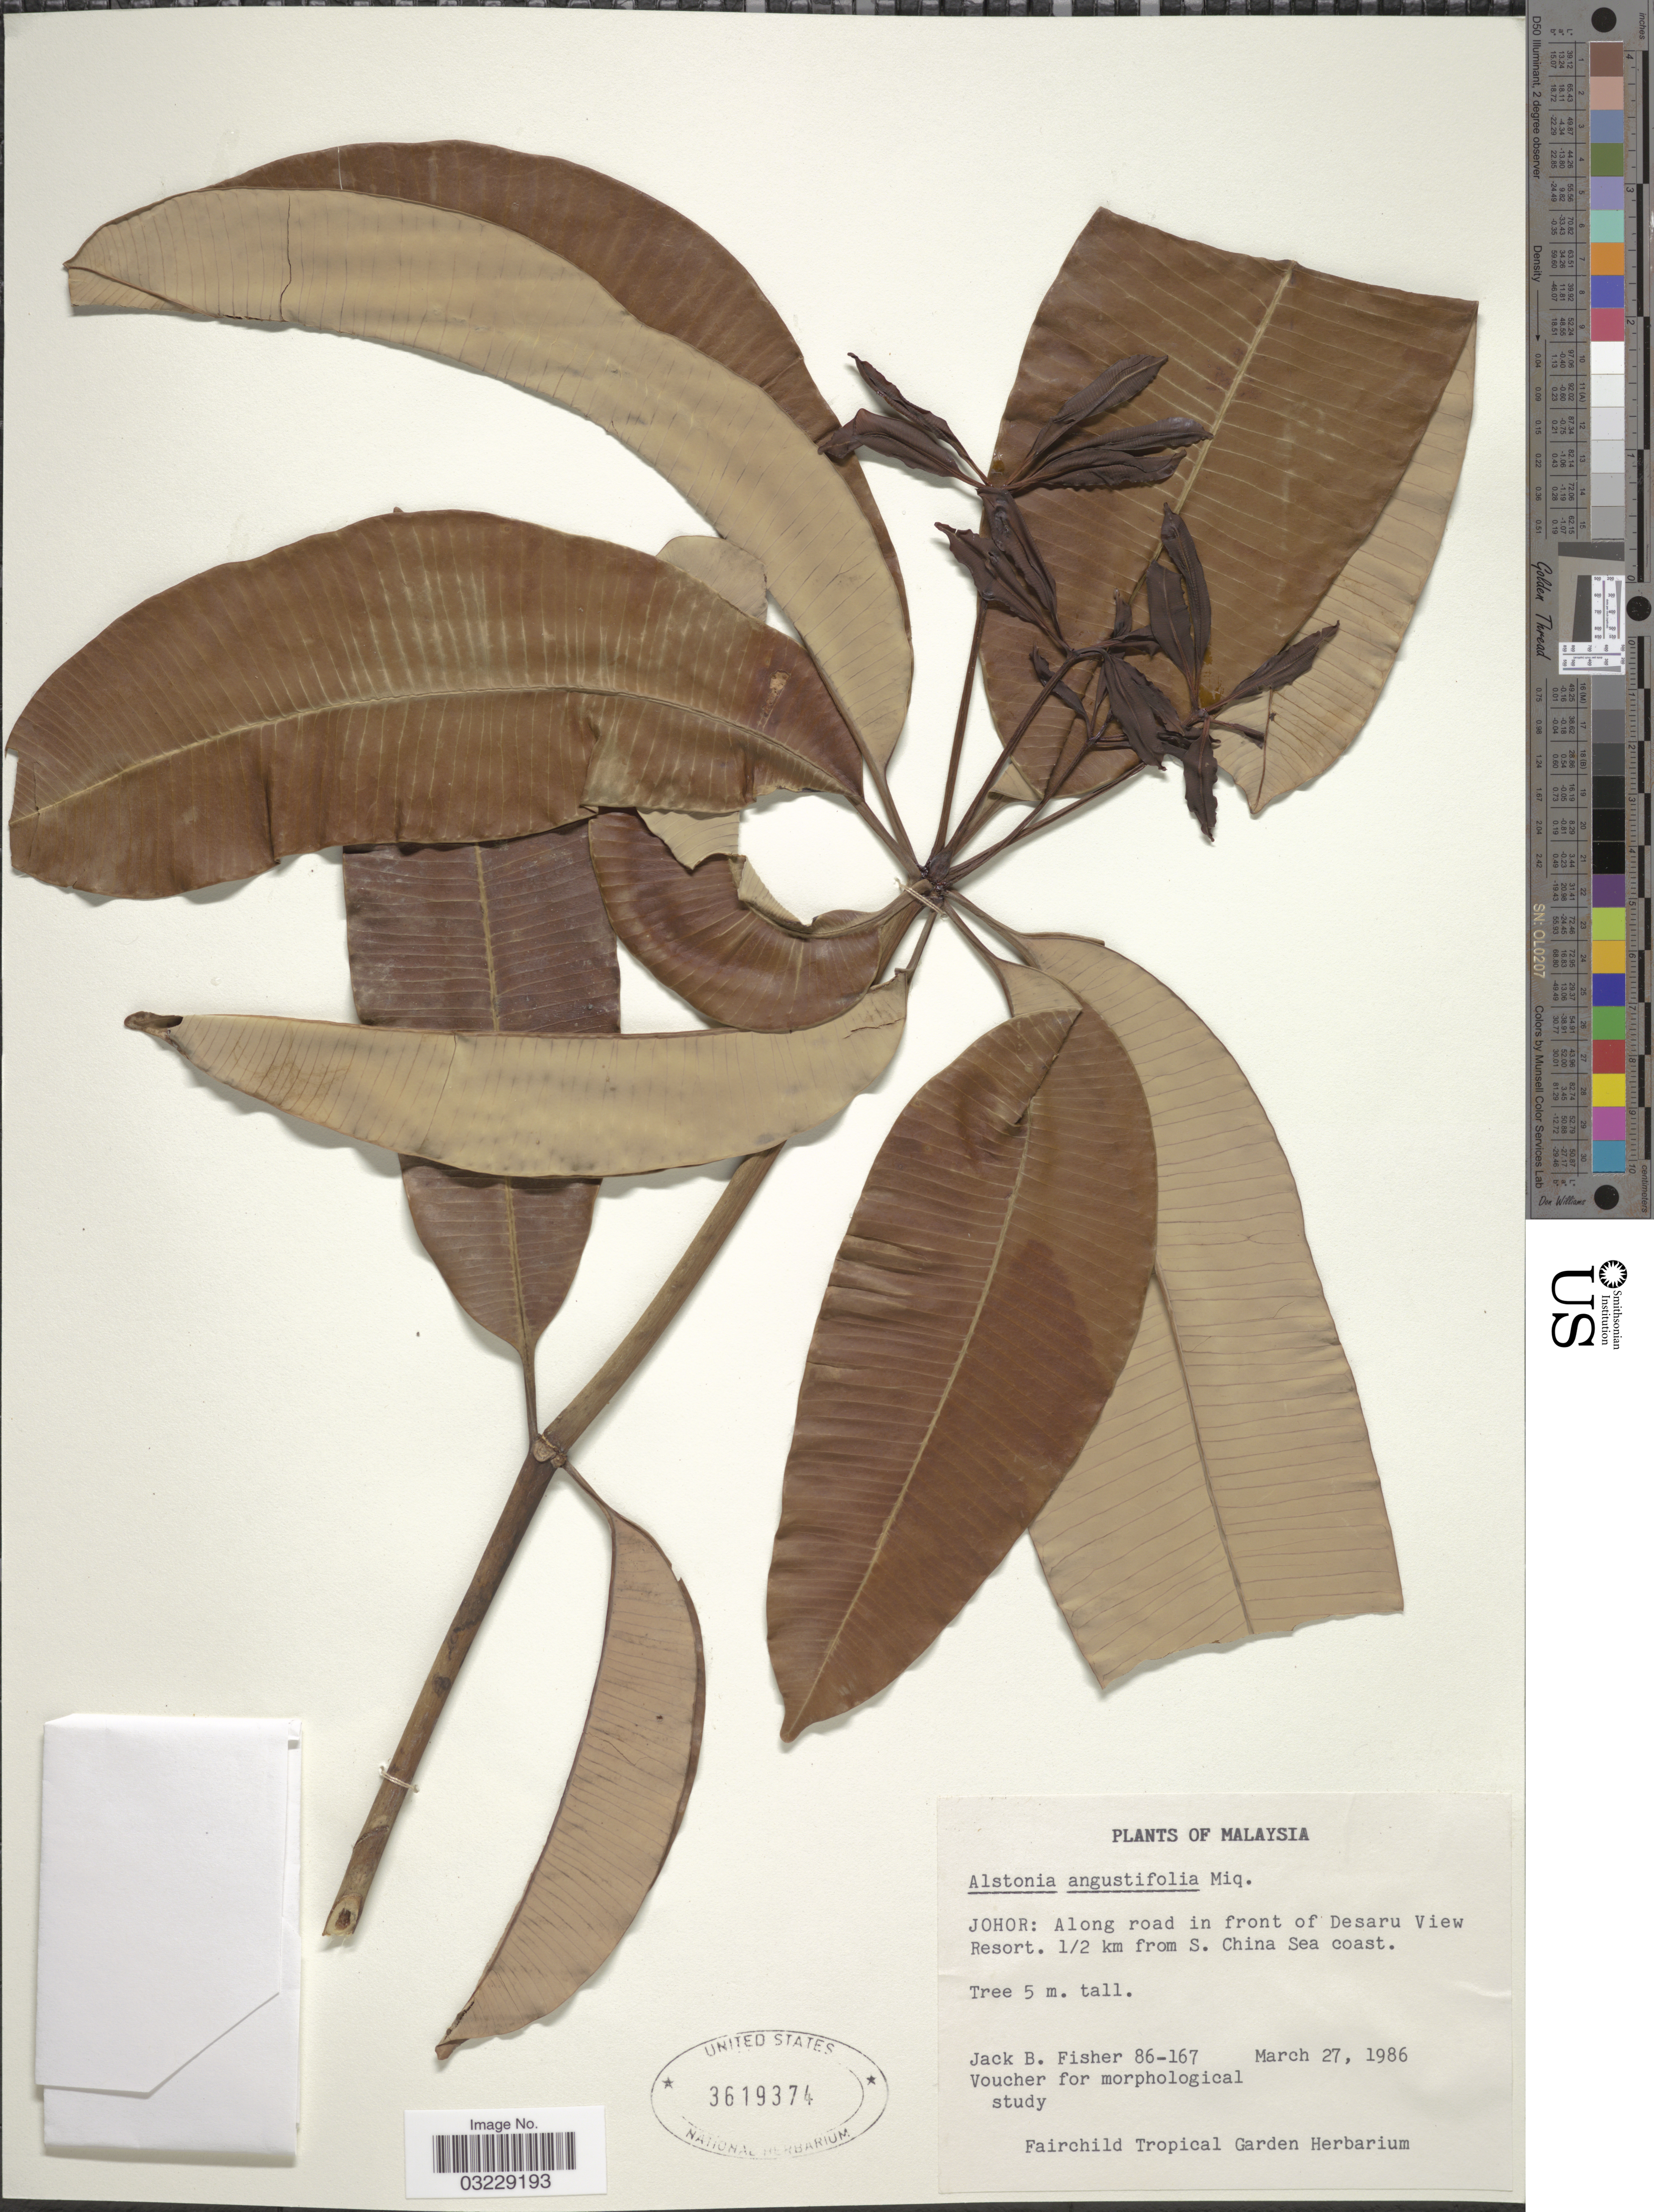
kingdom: Plantae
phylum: Tracheophyta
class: Magnoliopsida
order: Gentianales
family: Apocynaceae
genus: Alstonia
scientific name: Alstonia angustifolia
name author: Wall. ex A. DC.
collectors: J. B. Fisher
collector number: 86-167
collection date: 1986-03-27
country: Malaysia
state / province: Johor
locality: Along road in front of Desaru View Resort. 1/2 km from S. China Sea coast.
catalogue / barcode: US 3619374